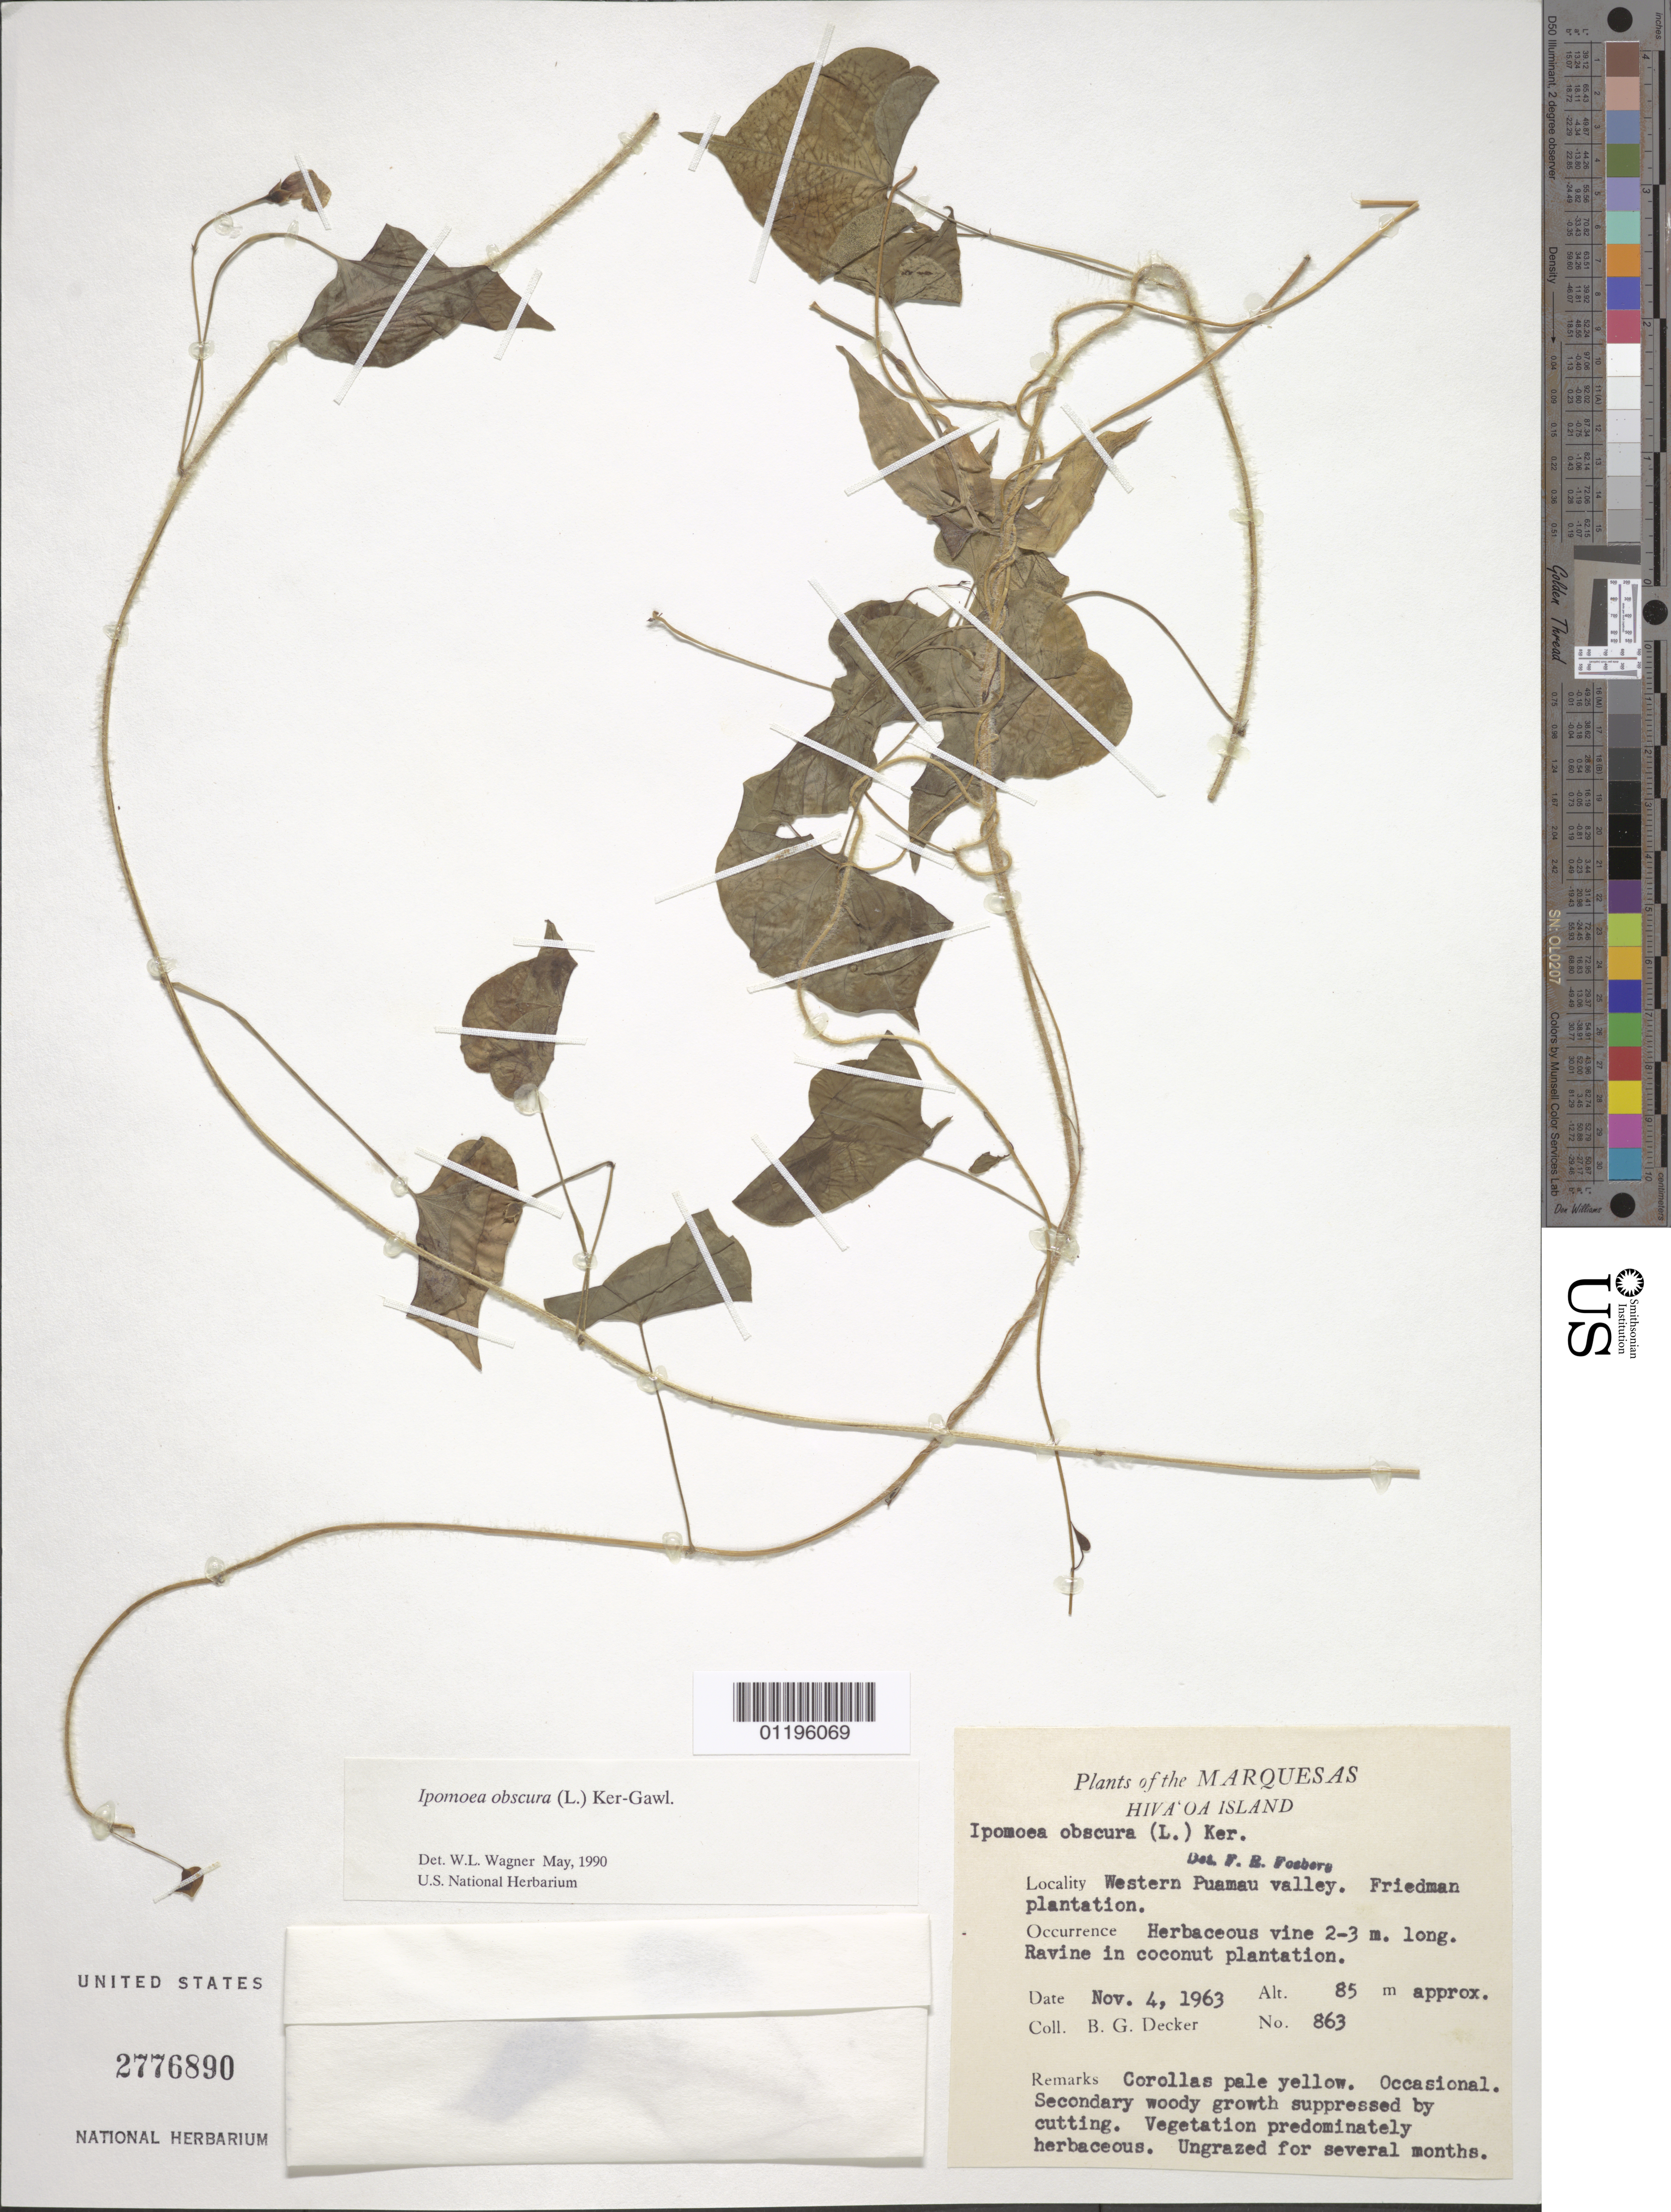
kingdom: Plantae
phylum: Tracheophyta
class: Magnoliopsida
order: Solanales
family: Convolvulaceae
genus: Ipomoea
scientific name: Ipomoea obscura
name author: (L.) Ker Gawl.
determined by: Wagner, W. L., (BOT), Smithsonian Institution - National Museum of Natural History (UNITED STATES)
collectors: B. G. Decker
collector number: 863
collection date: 1963-11-04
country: French Polynesia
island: Hiva Oa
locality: W Puamau Valley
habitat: Friedman plantation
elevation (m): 85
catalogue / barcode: US 2776890